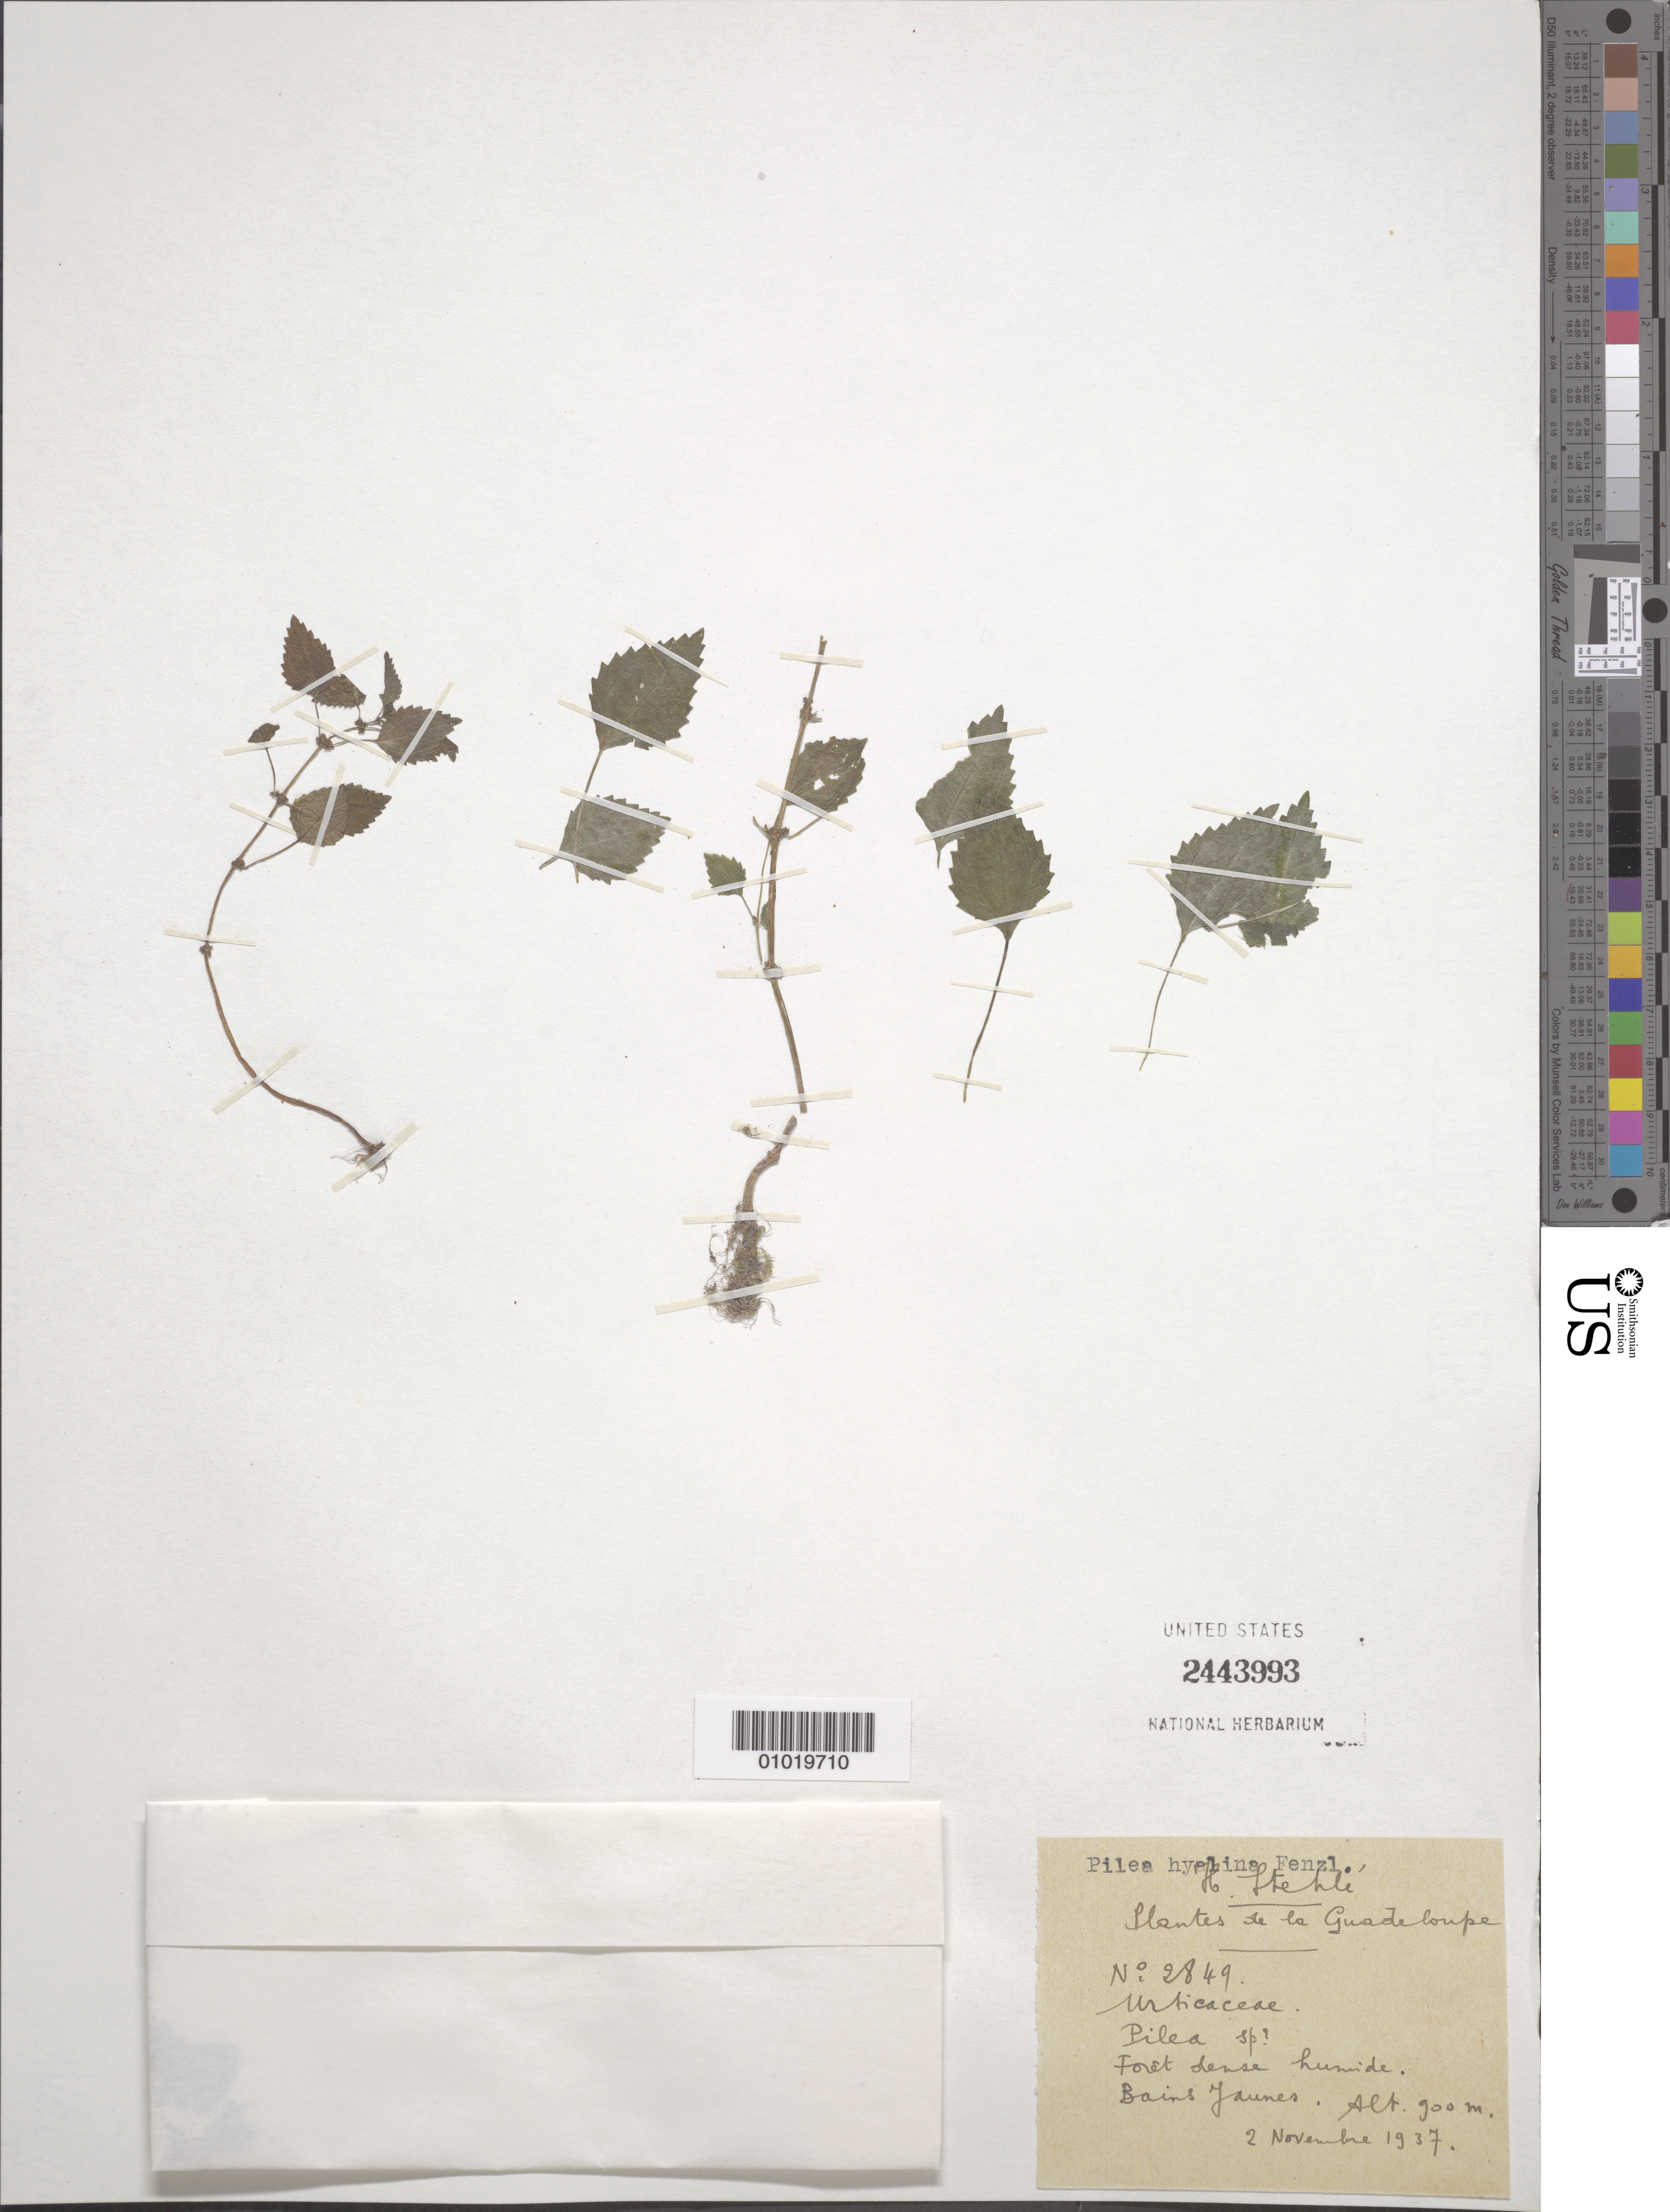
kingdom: Plantae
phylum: Tracheophyta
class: Magnoliopsida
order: Rosales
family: Urticaceae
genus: Pilea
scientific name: Pilea hyalina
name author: Fenzl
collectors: H. Stehlé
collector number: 2849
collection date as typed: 02 Nov 1937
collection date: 1937-11-02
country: Guadeloupe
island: Basse Terre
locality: Bains Juanes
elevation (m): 900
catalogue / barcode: US 2443993